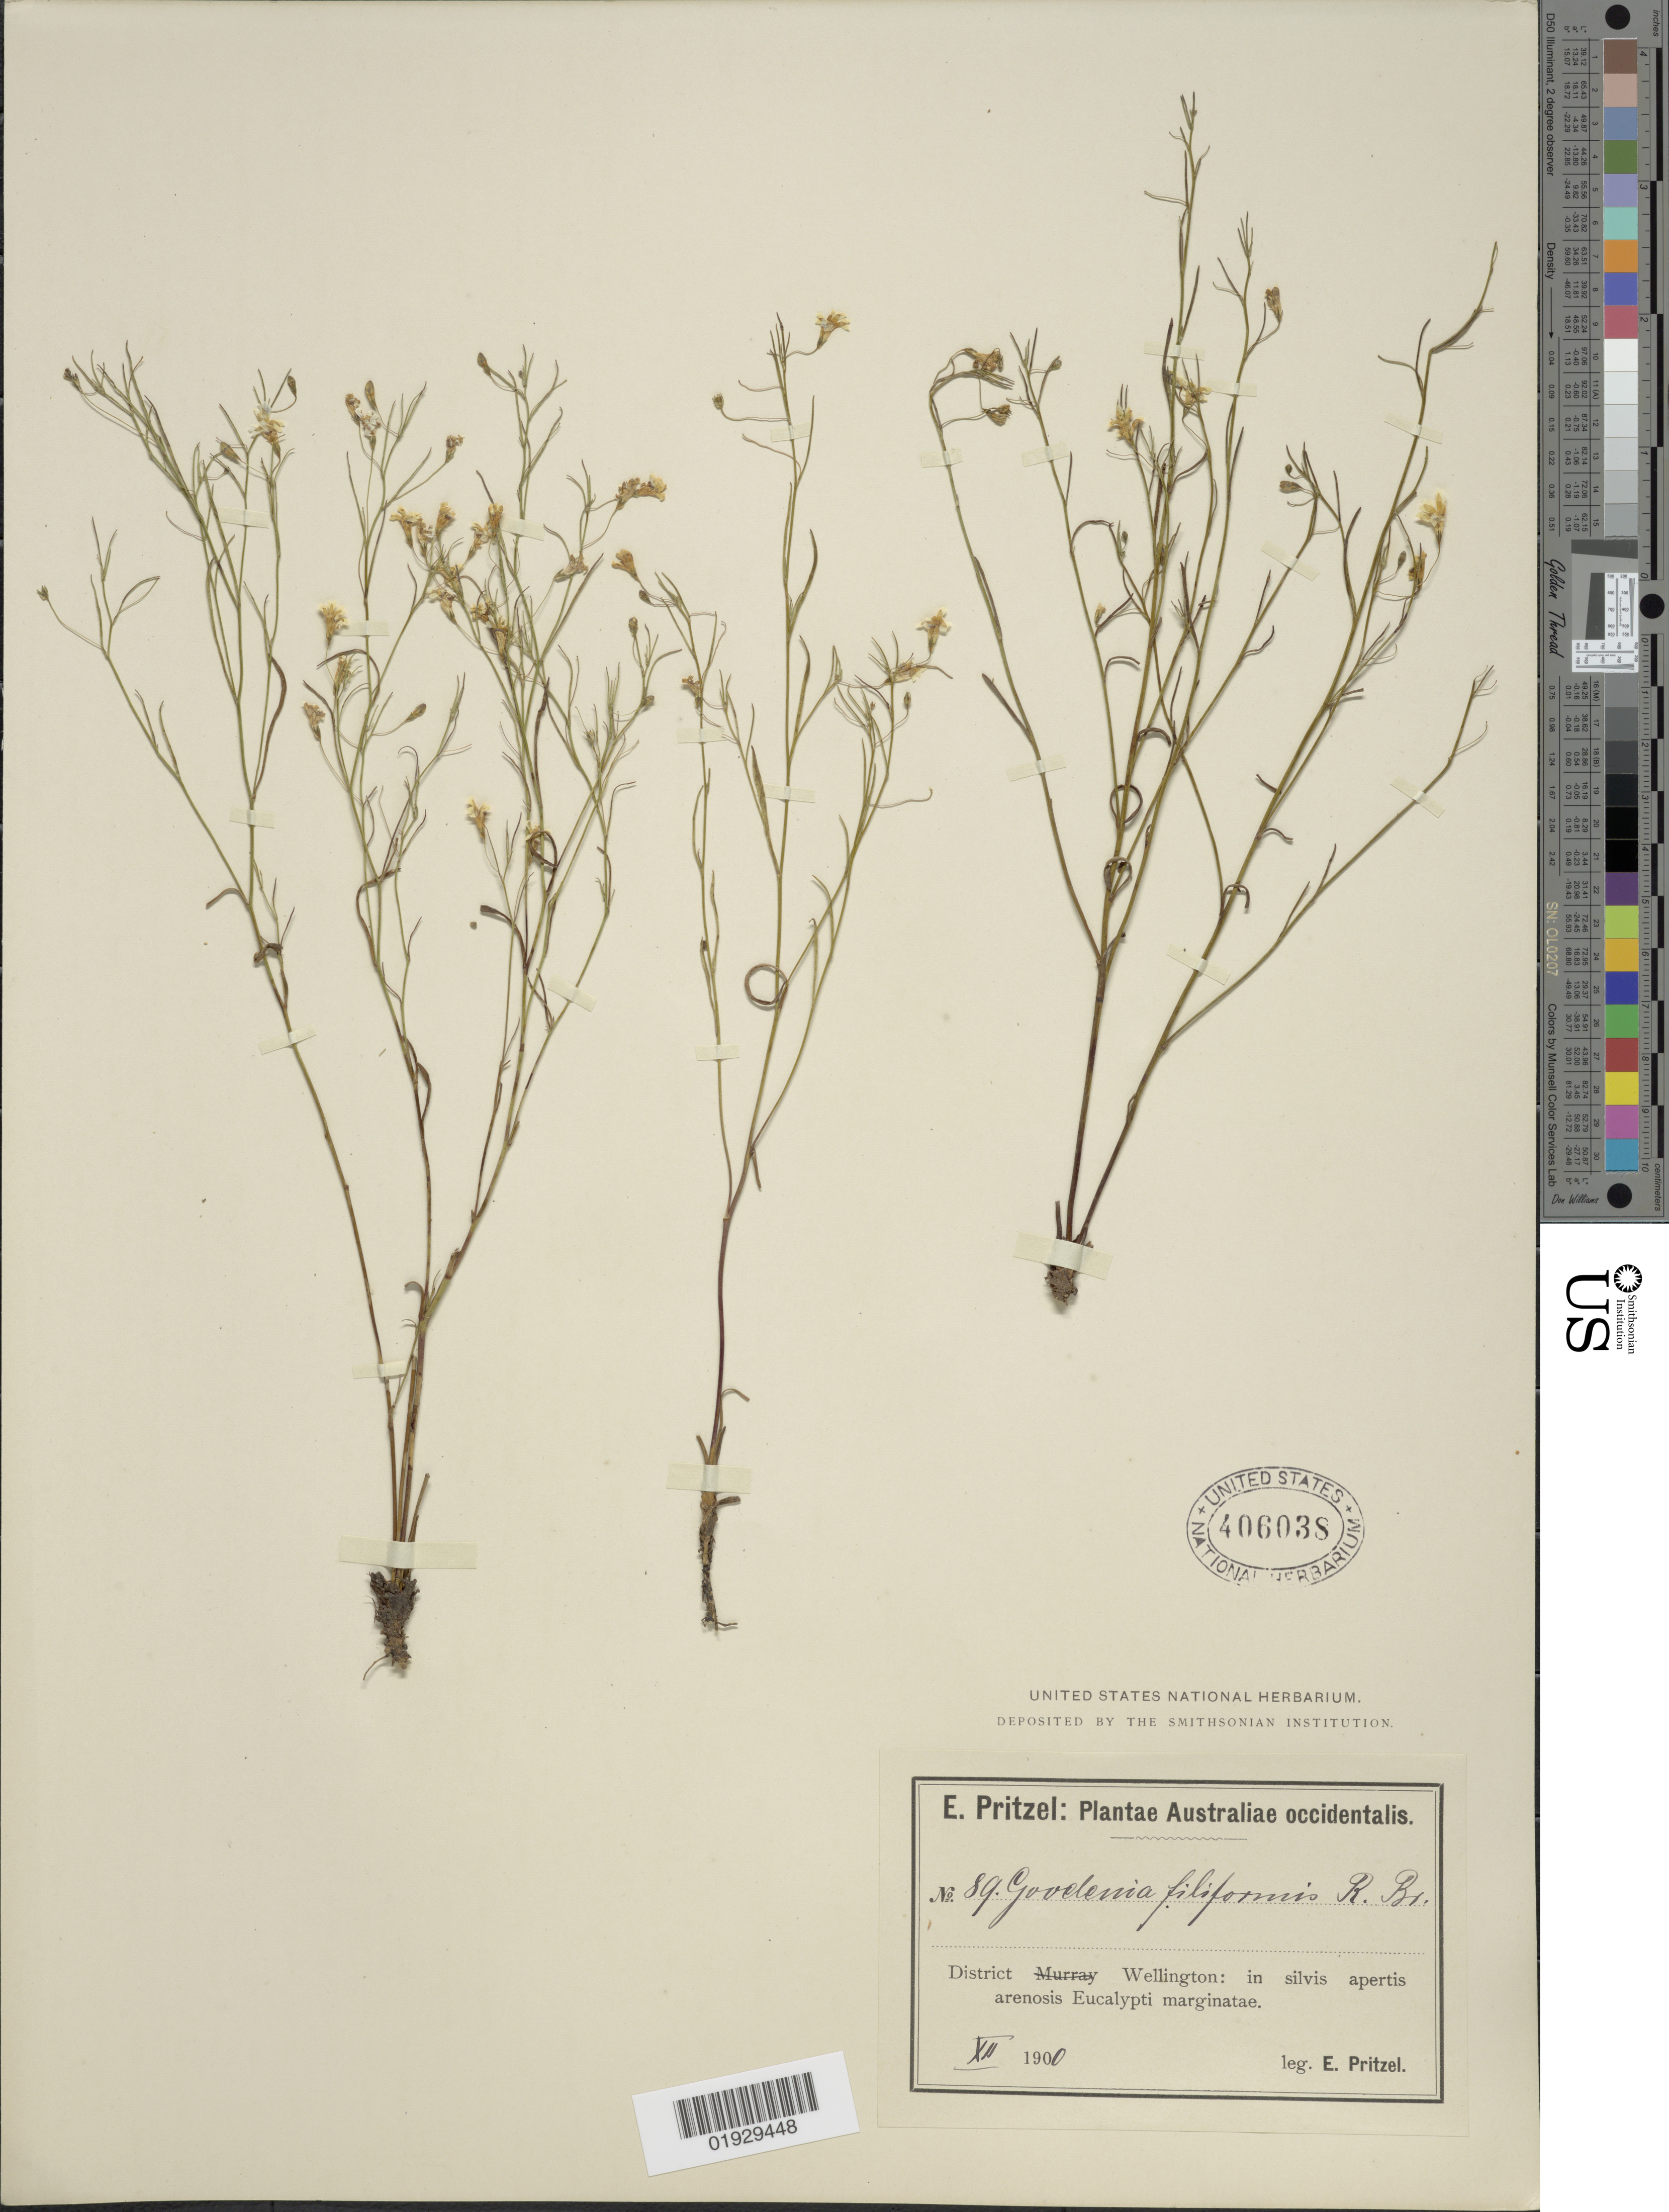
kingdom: Plantae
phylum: Tracheophyta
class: Magnoliopsida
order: Asterales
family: Goodeniaceae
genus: Goodenia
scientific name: Goodenia filiformis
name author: R. Br.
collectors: E. G. Pritzel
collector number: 89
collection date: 1900-12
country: Australia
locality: Australiae occidentalis, District Wellington: in silvis apertis arenosis Eucalypti marginatae.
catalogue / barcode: US 406038